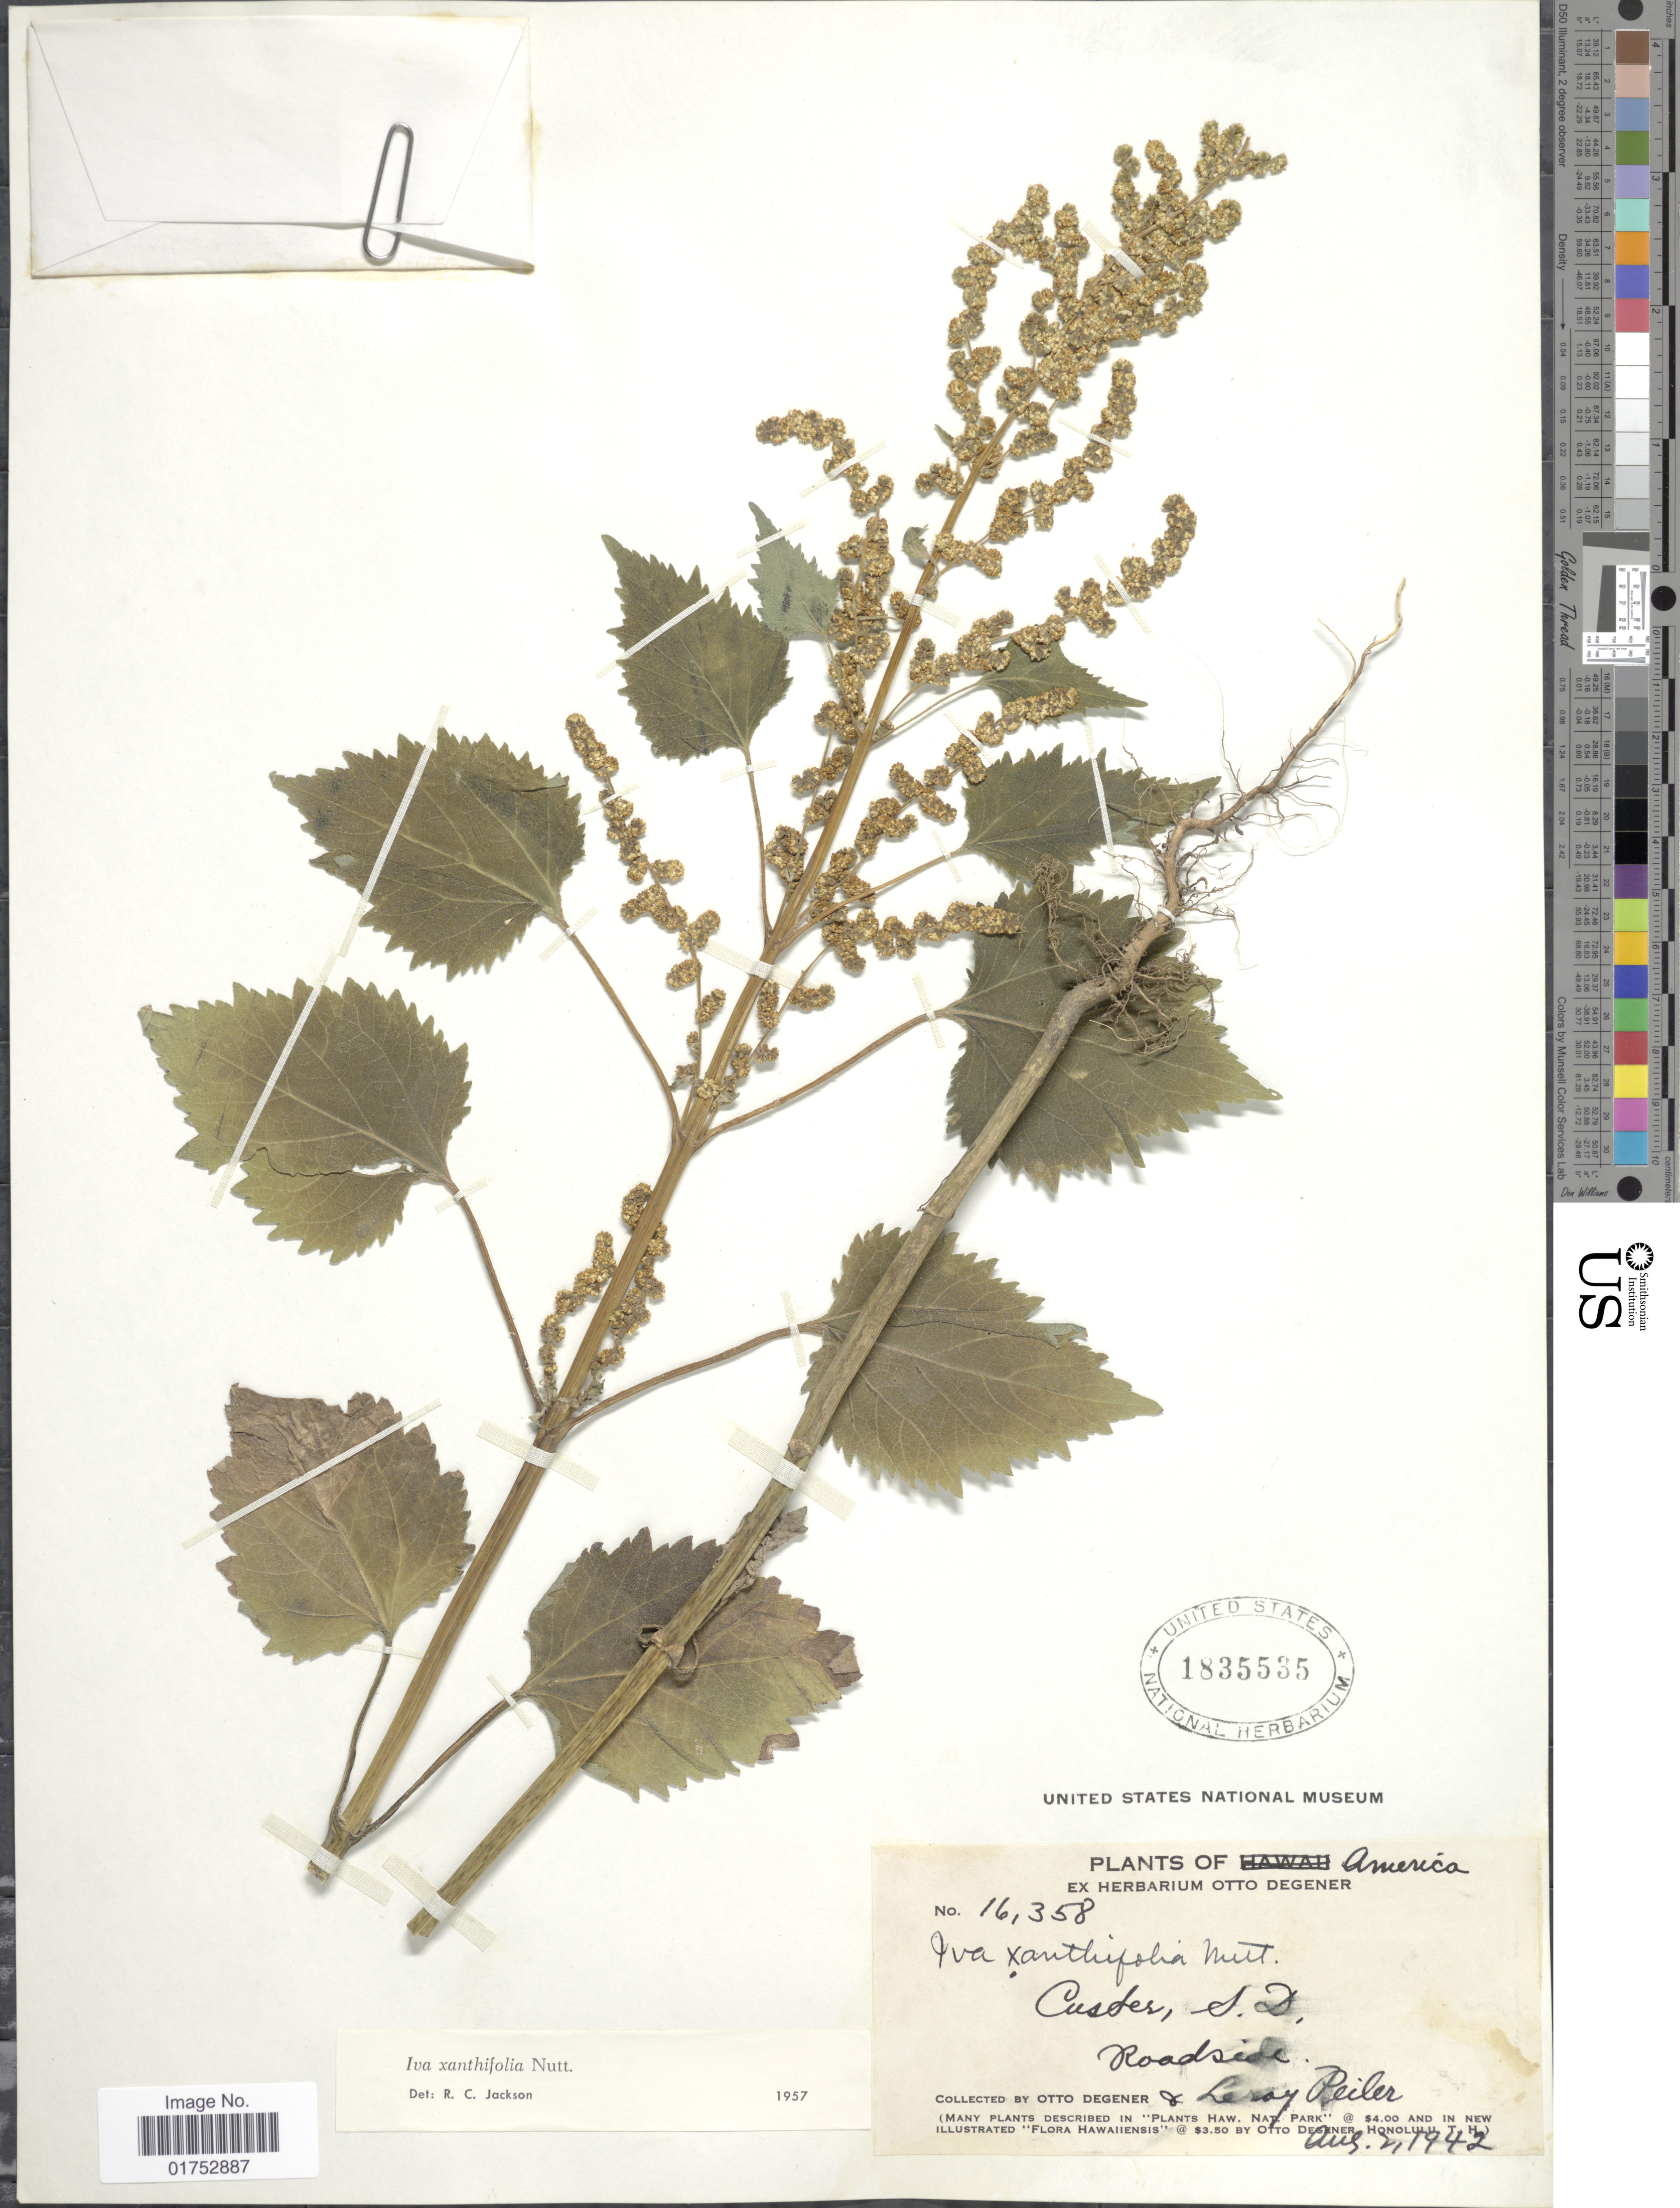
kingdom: Plantae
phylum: Tracheophyta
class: Magnoliopsida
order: Asterales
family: Asteraceae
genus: Iva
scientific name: Iva xanthifolia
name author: Nutt.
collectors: O. Degener & L. Peiler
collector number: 16358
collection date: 1942-08-02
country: United States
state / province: South Dakota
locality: America, Custer, S. D.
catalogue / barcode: US 1835535